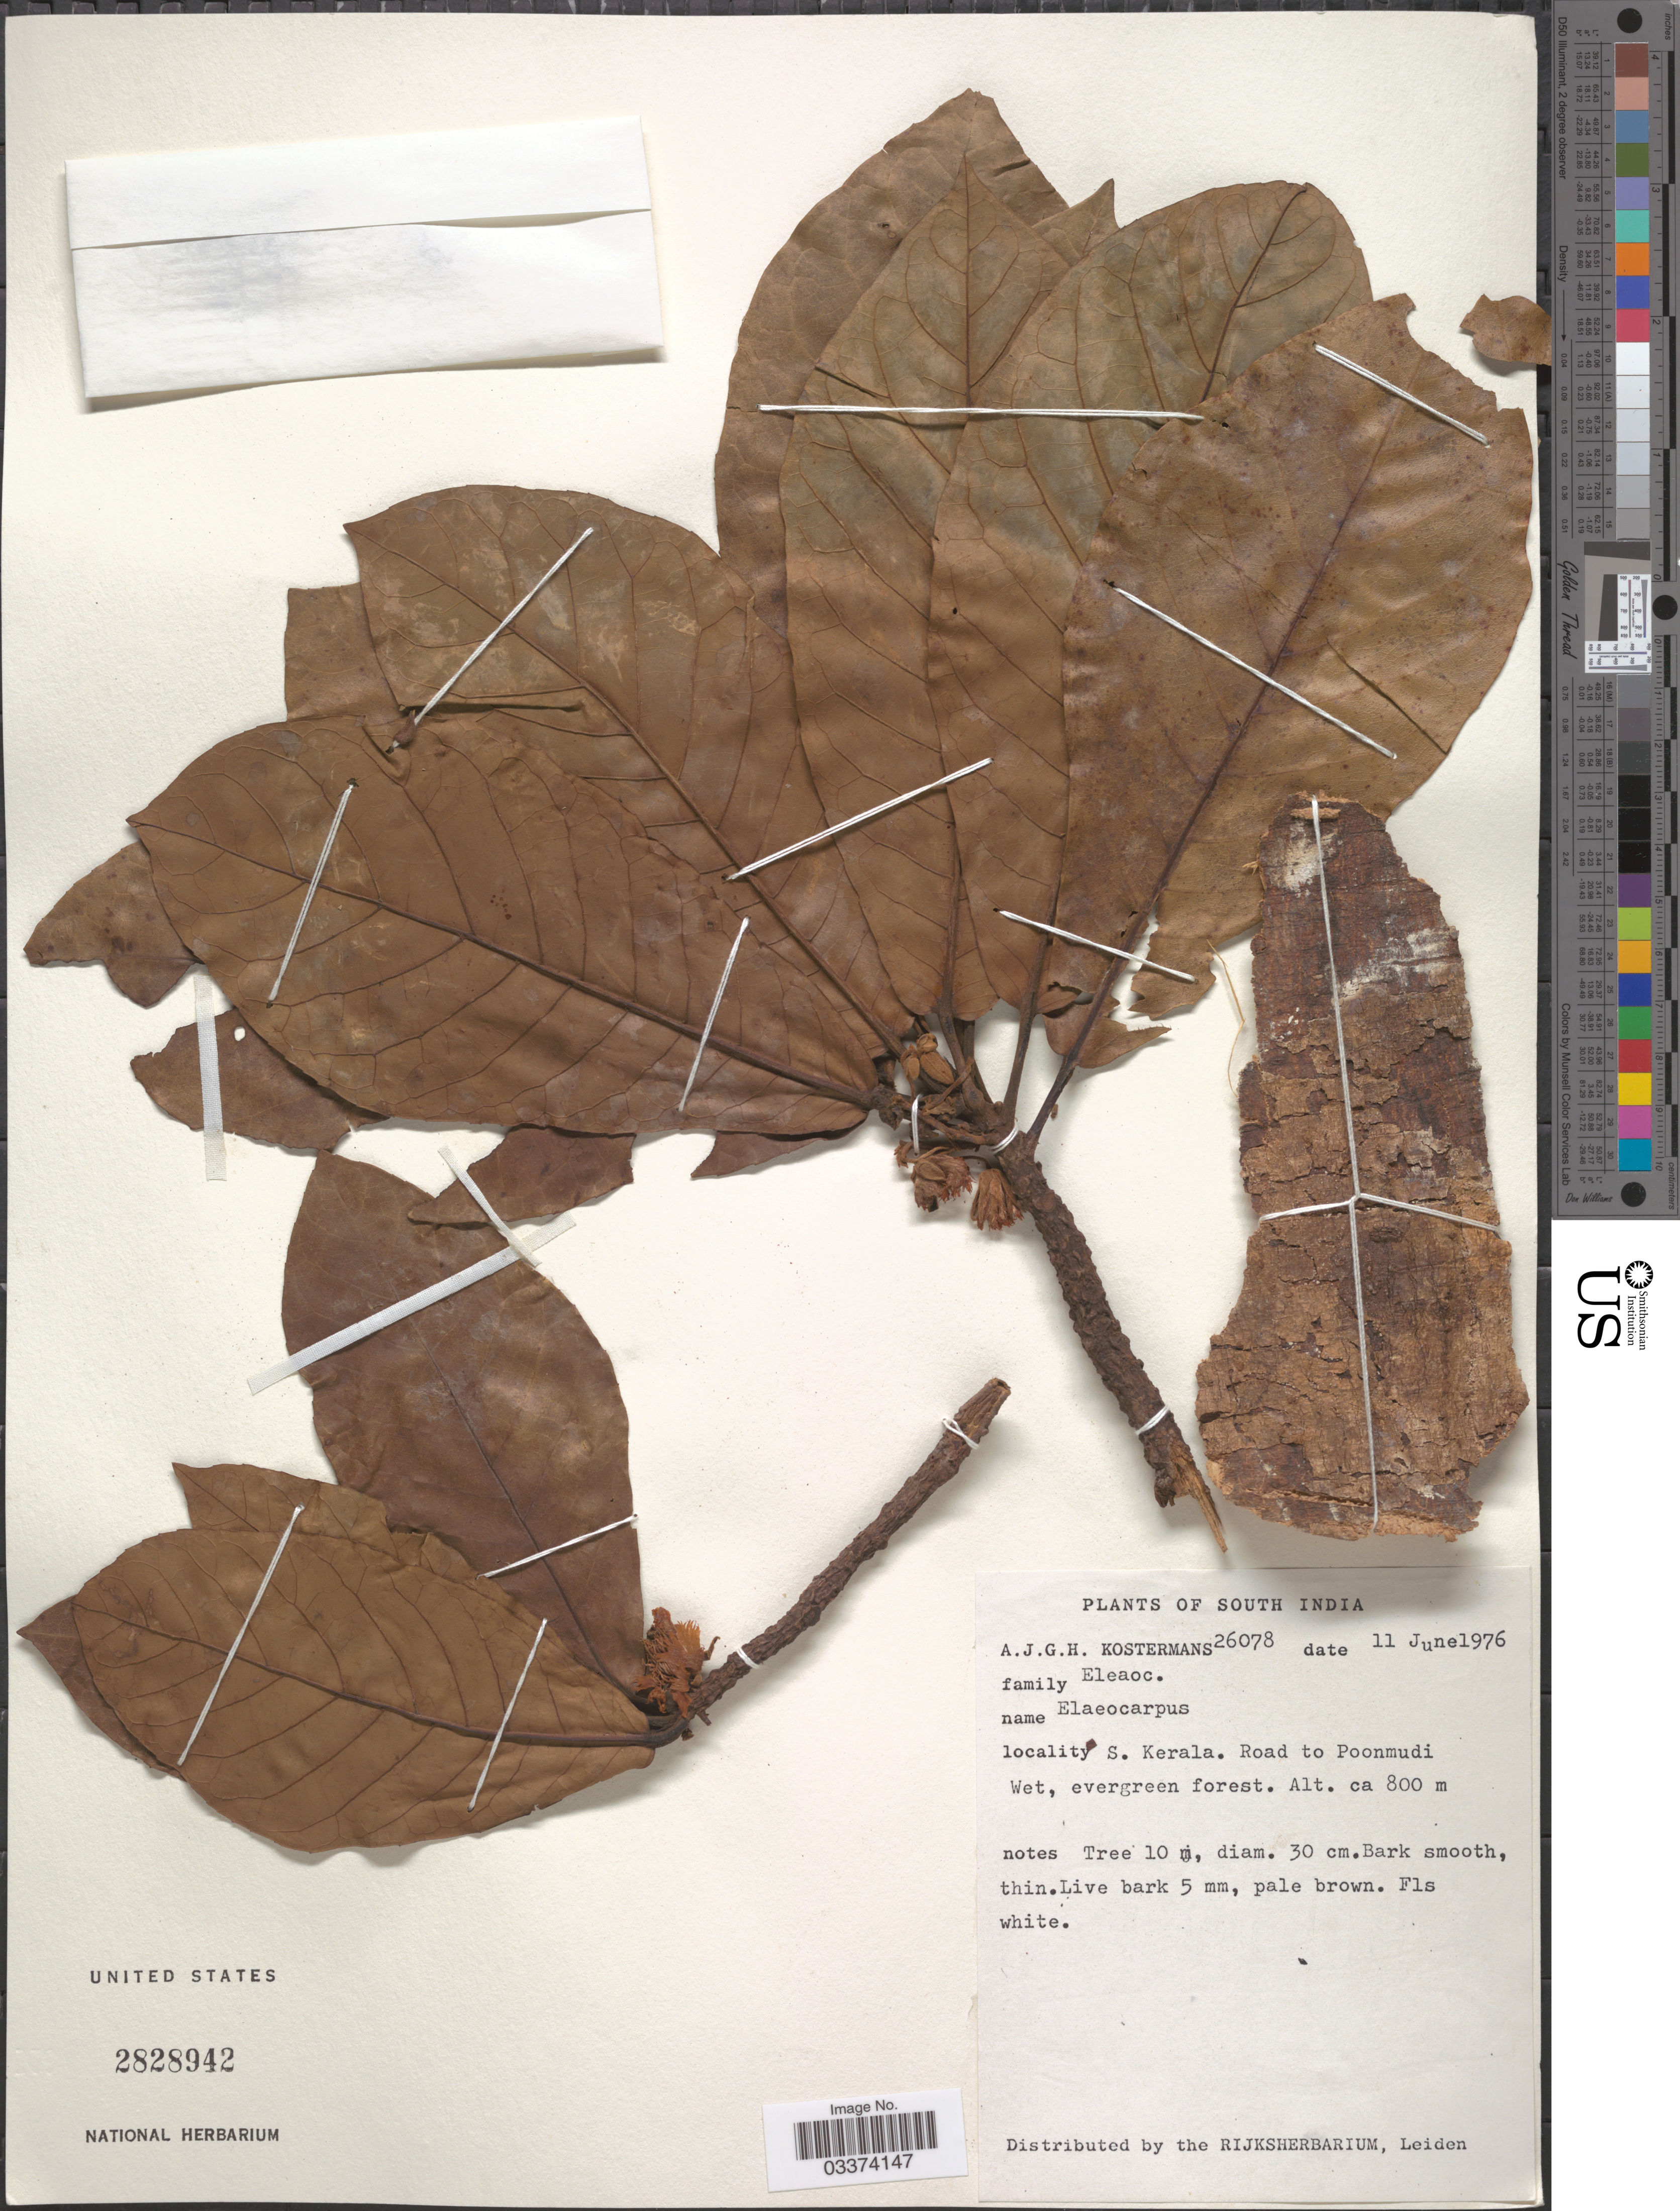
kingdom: Plantae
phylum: Tracheophyta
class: Magnoliopsida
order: Oxalidales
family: Elaeocarpaceae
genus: Elaeocarpus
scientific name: Elaeocarpus sp.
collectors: A. J. G. Kostermans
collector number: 26078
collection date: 1976-06-11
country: India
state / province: Kerala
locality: South India. S. Kerala. Road to Poonmudi.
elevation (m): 800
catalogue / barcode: US 2828942